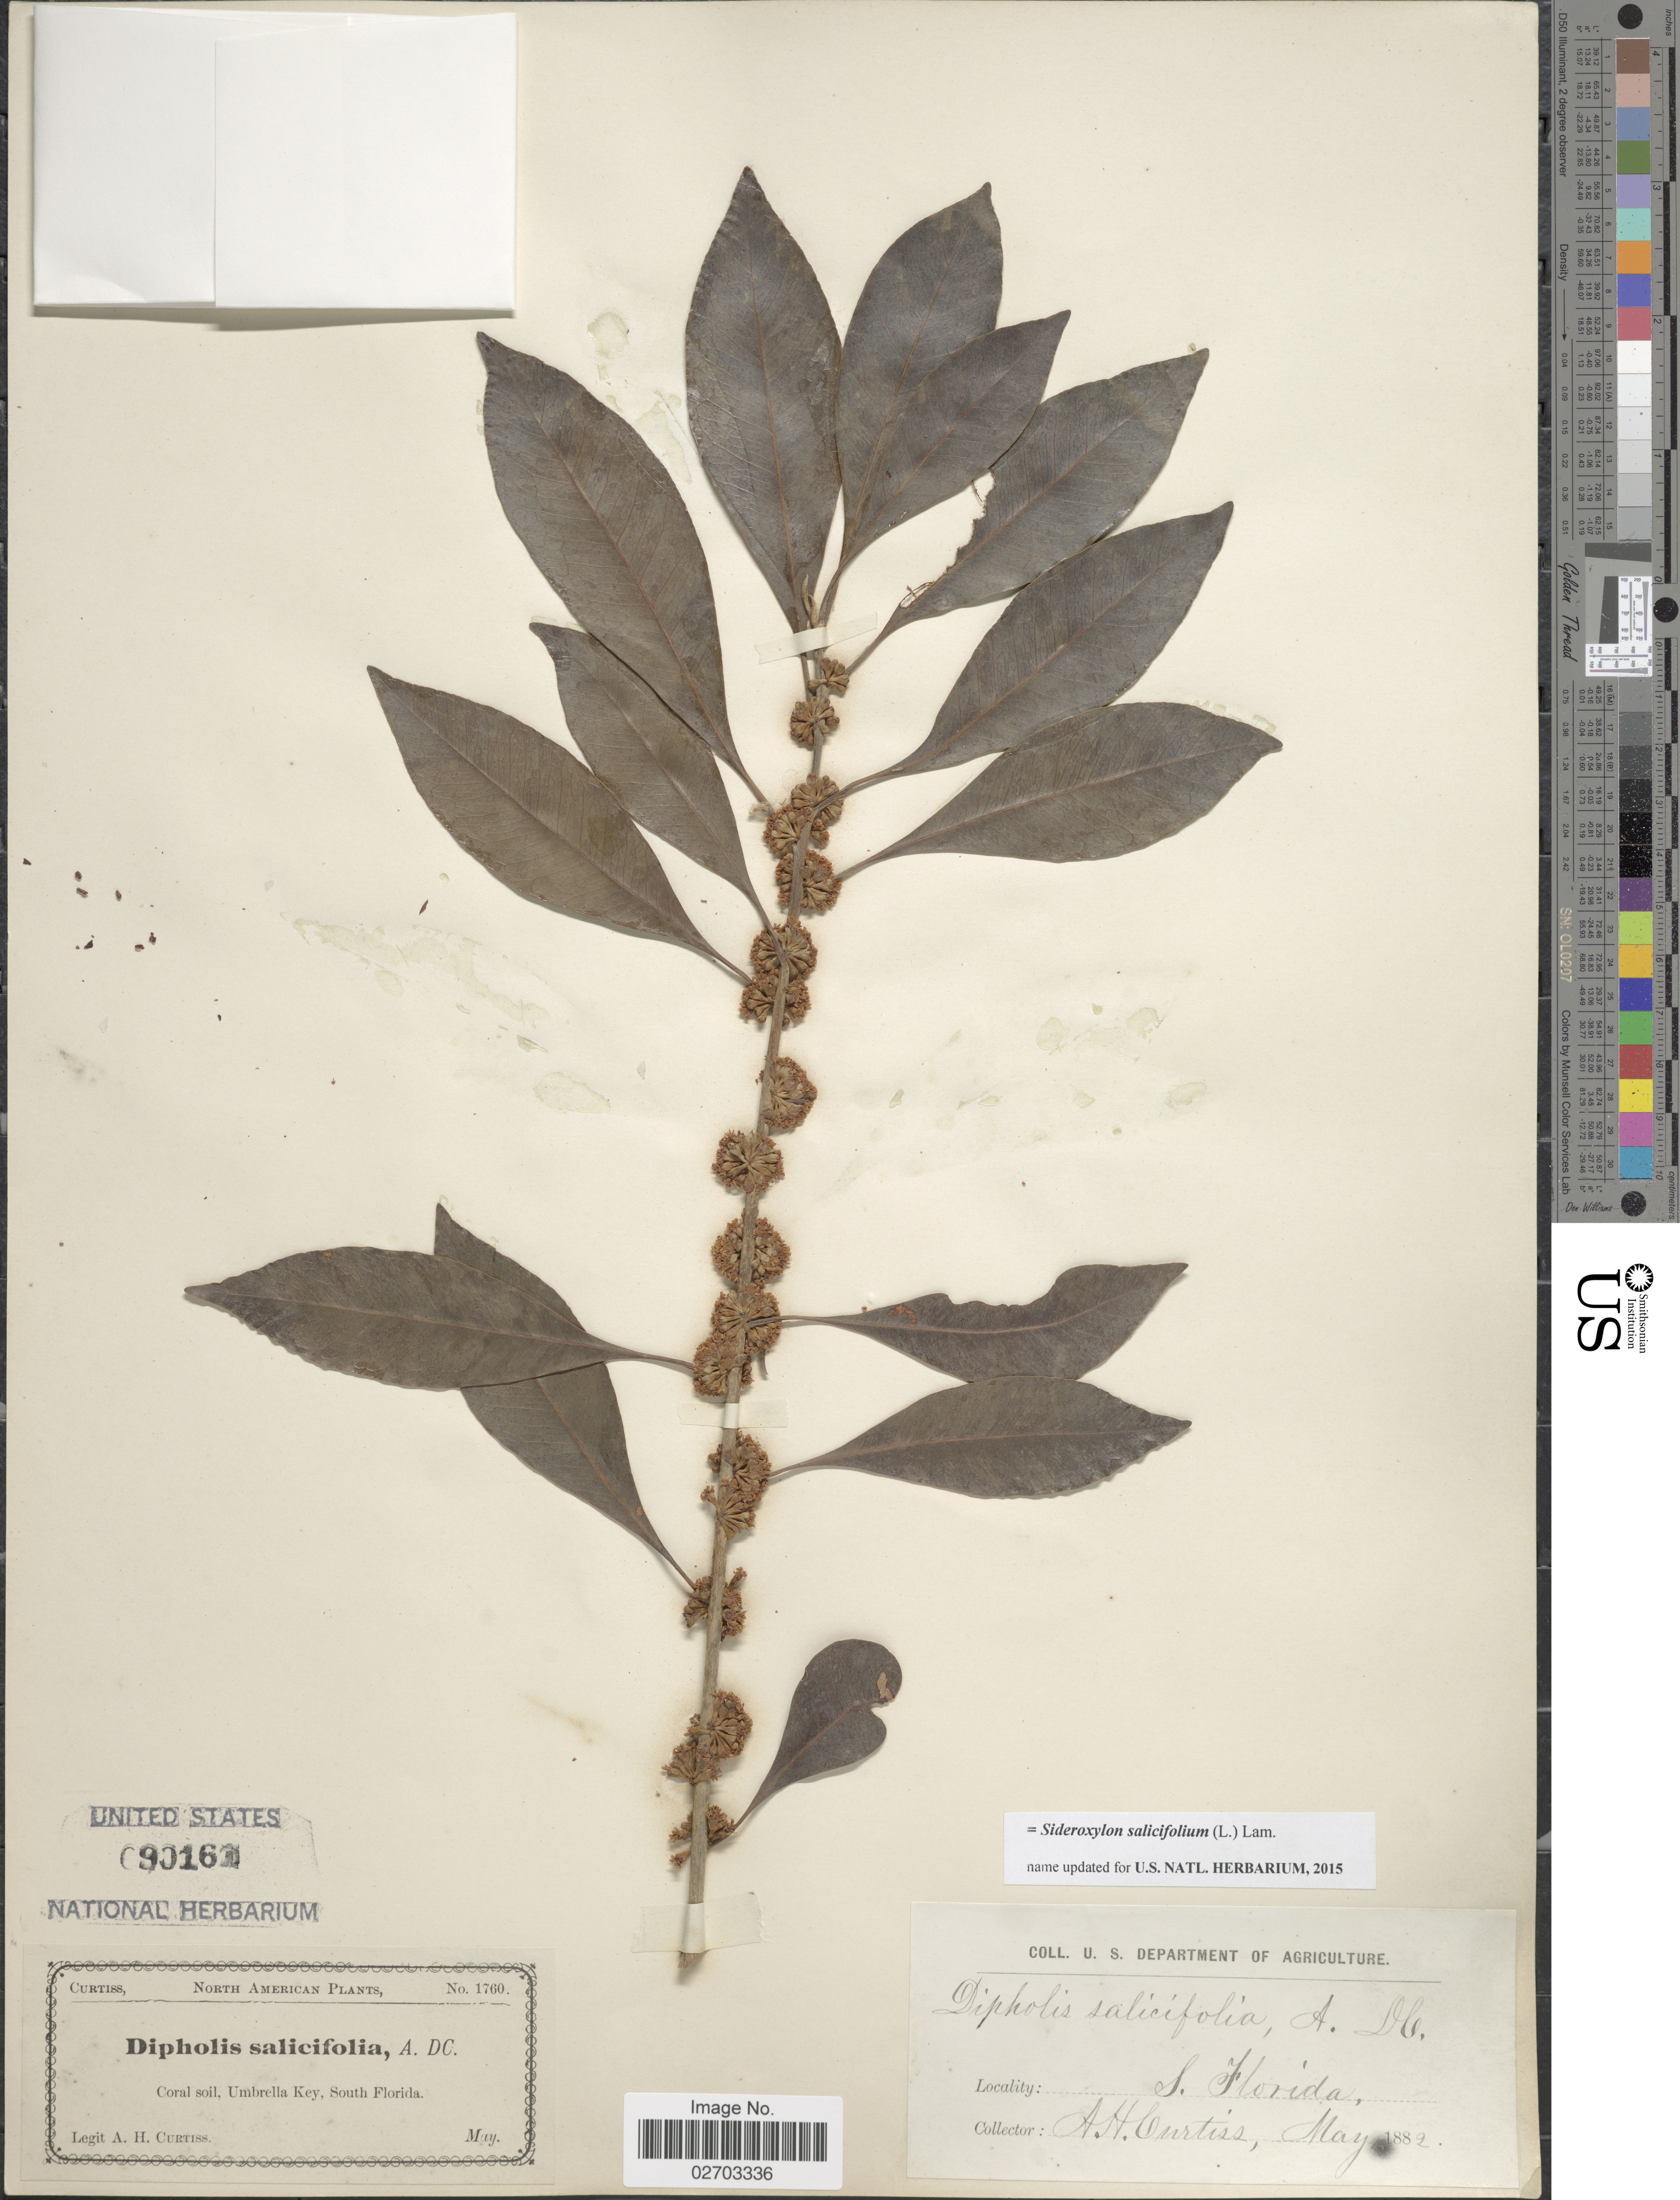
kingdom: Plantae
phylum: Tracheophyta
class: Magnoliopsida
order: Ericales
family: Sapotaceae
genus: Sideroxylon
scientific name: Sideroxylon salicifolium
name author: (L.) Lam.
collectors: A. H. Curtiss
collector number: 1760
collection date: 1882-05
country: United States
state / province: Florida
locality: Umbrella Key, South Florida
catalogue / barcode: US 90161